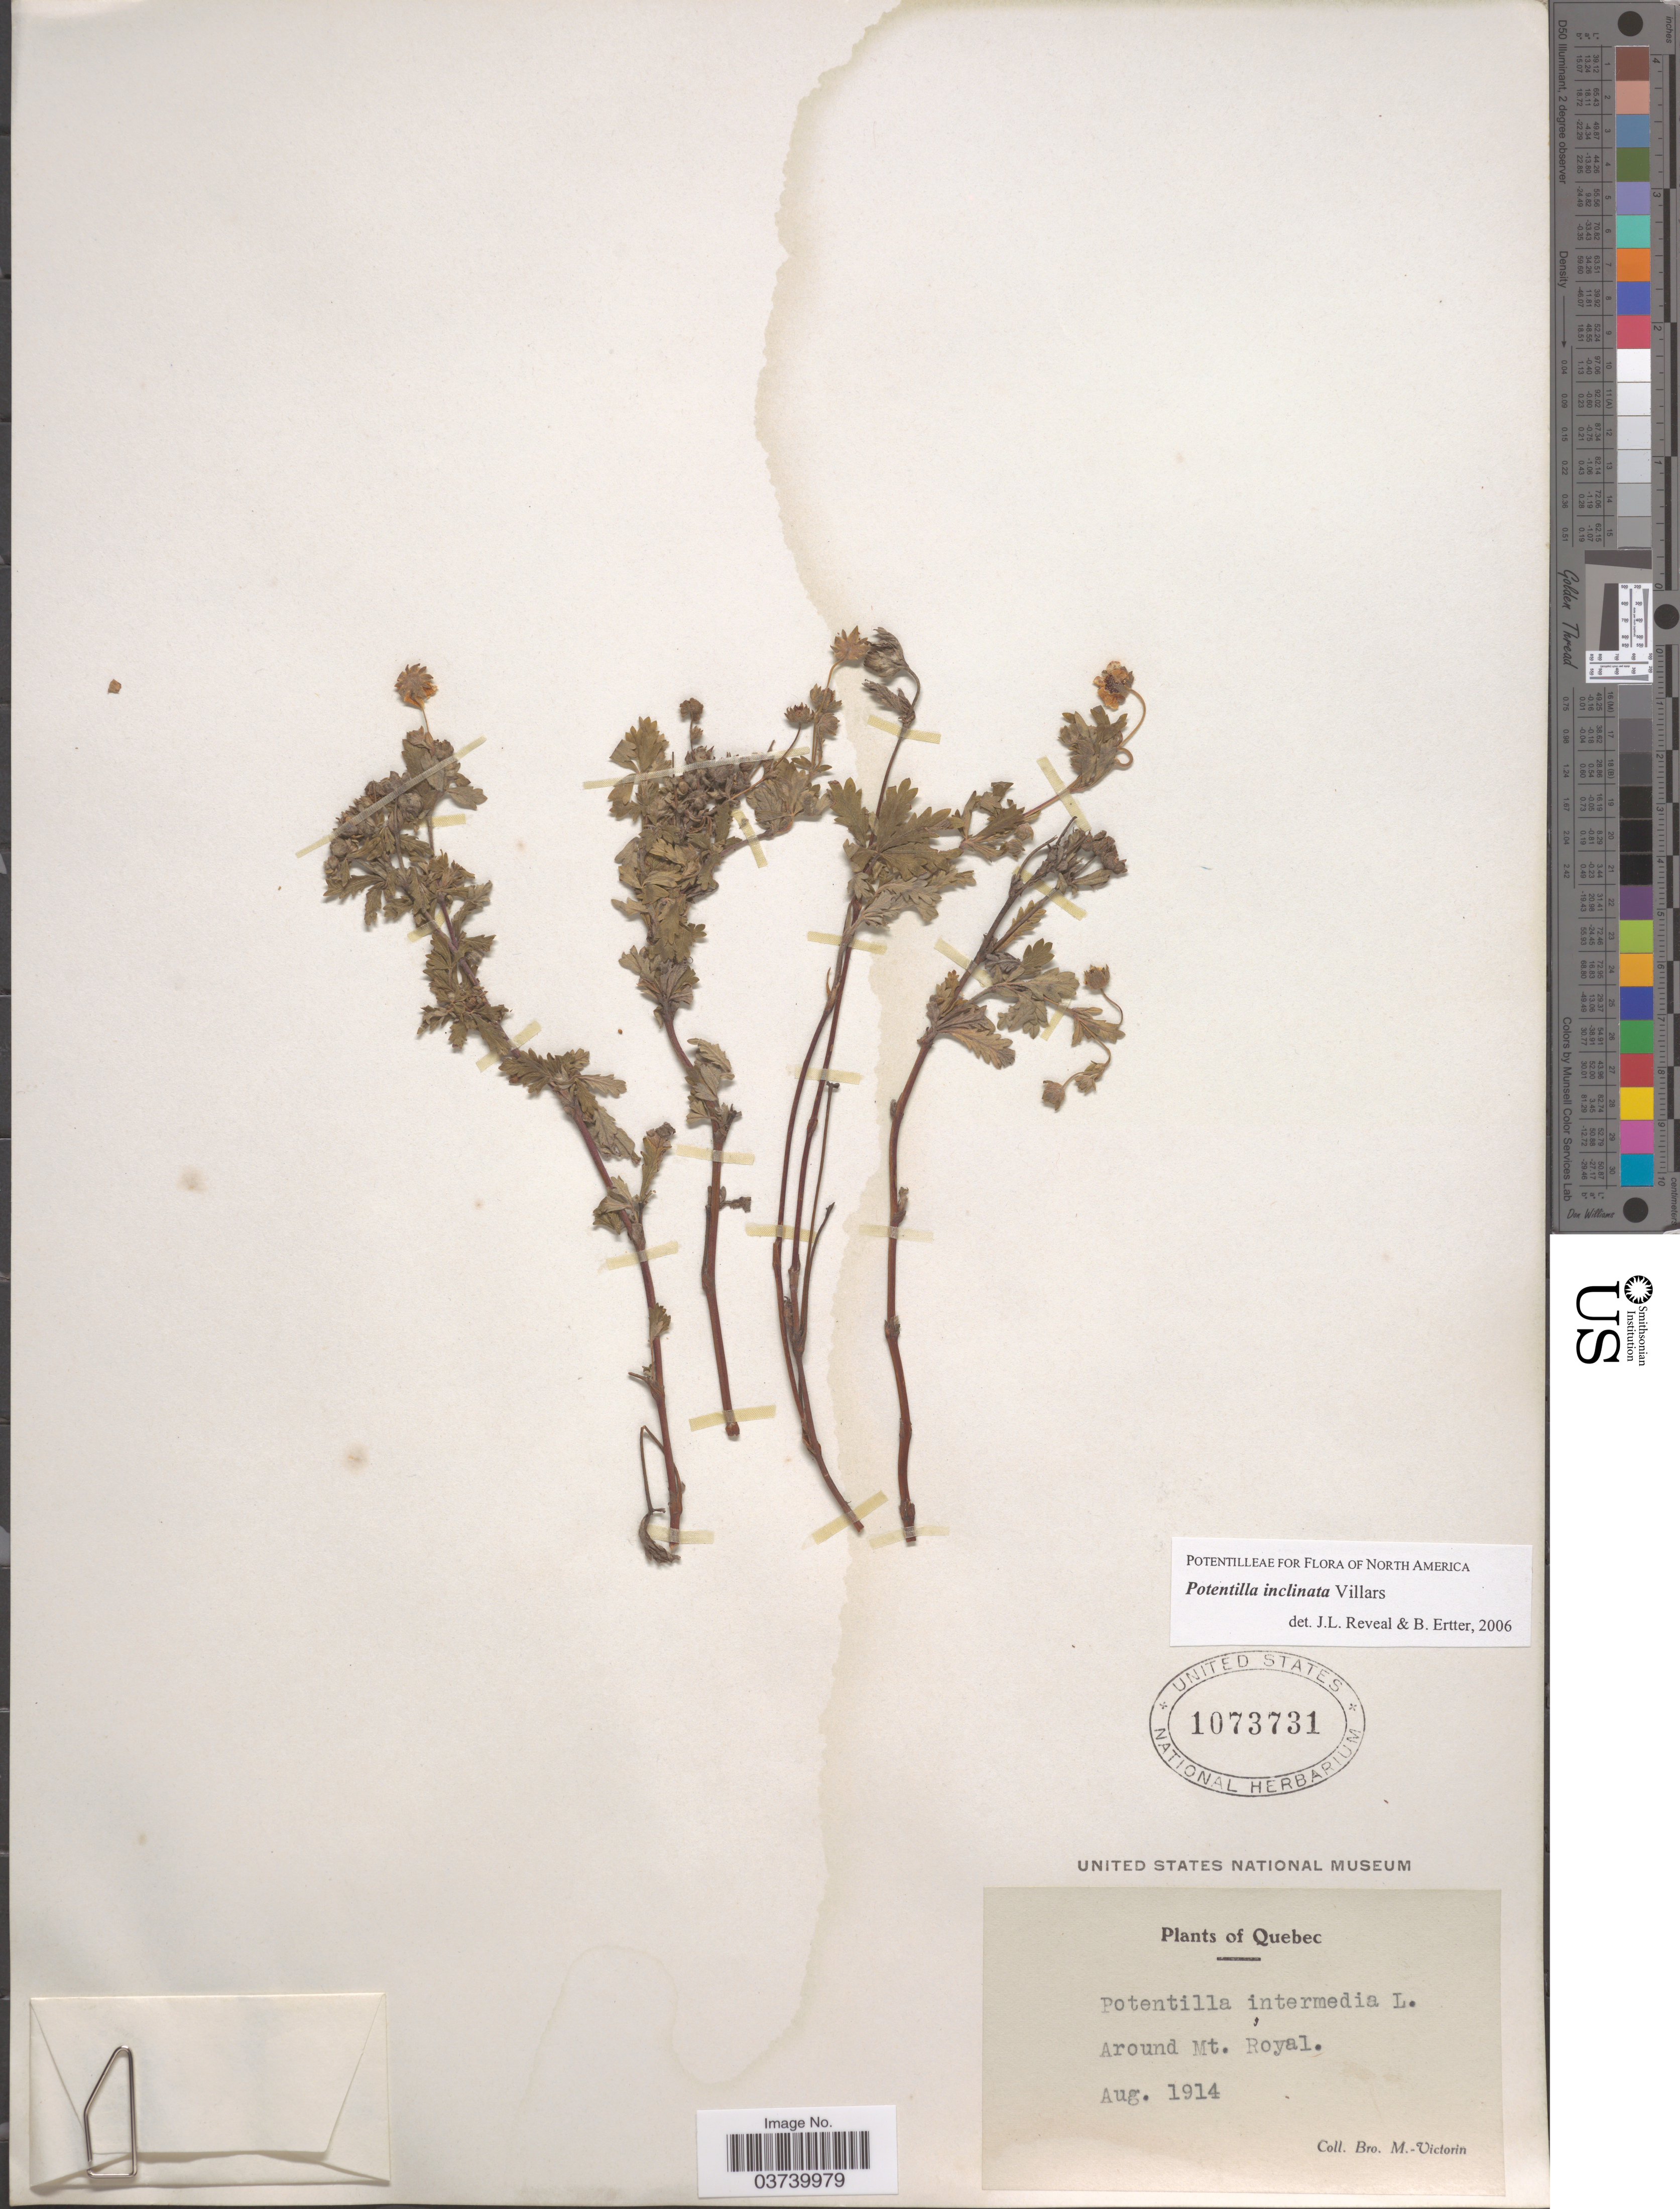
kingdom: Plantae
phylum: Tracheophyta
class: Magnoliopsida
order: Rosales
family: Rosaceae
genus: Potentilla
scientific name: Potentilla inclinata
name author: Vill.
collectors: Fr. Marie-Victorin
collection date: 1914-08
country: Canada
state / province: Quebec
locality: Around Mt. Royal.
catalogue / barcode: US 1073731